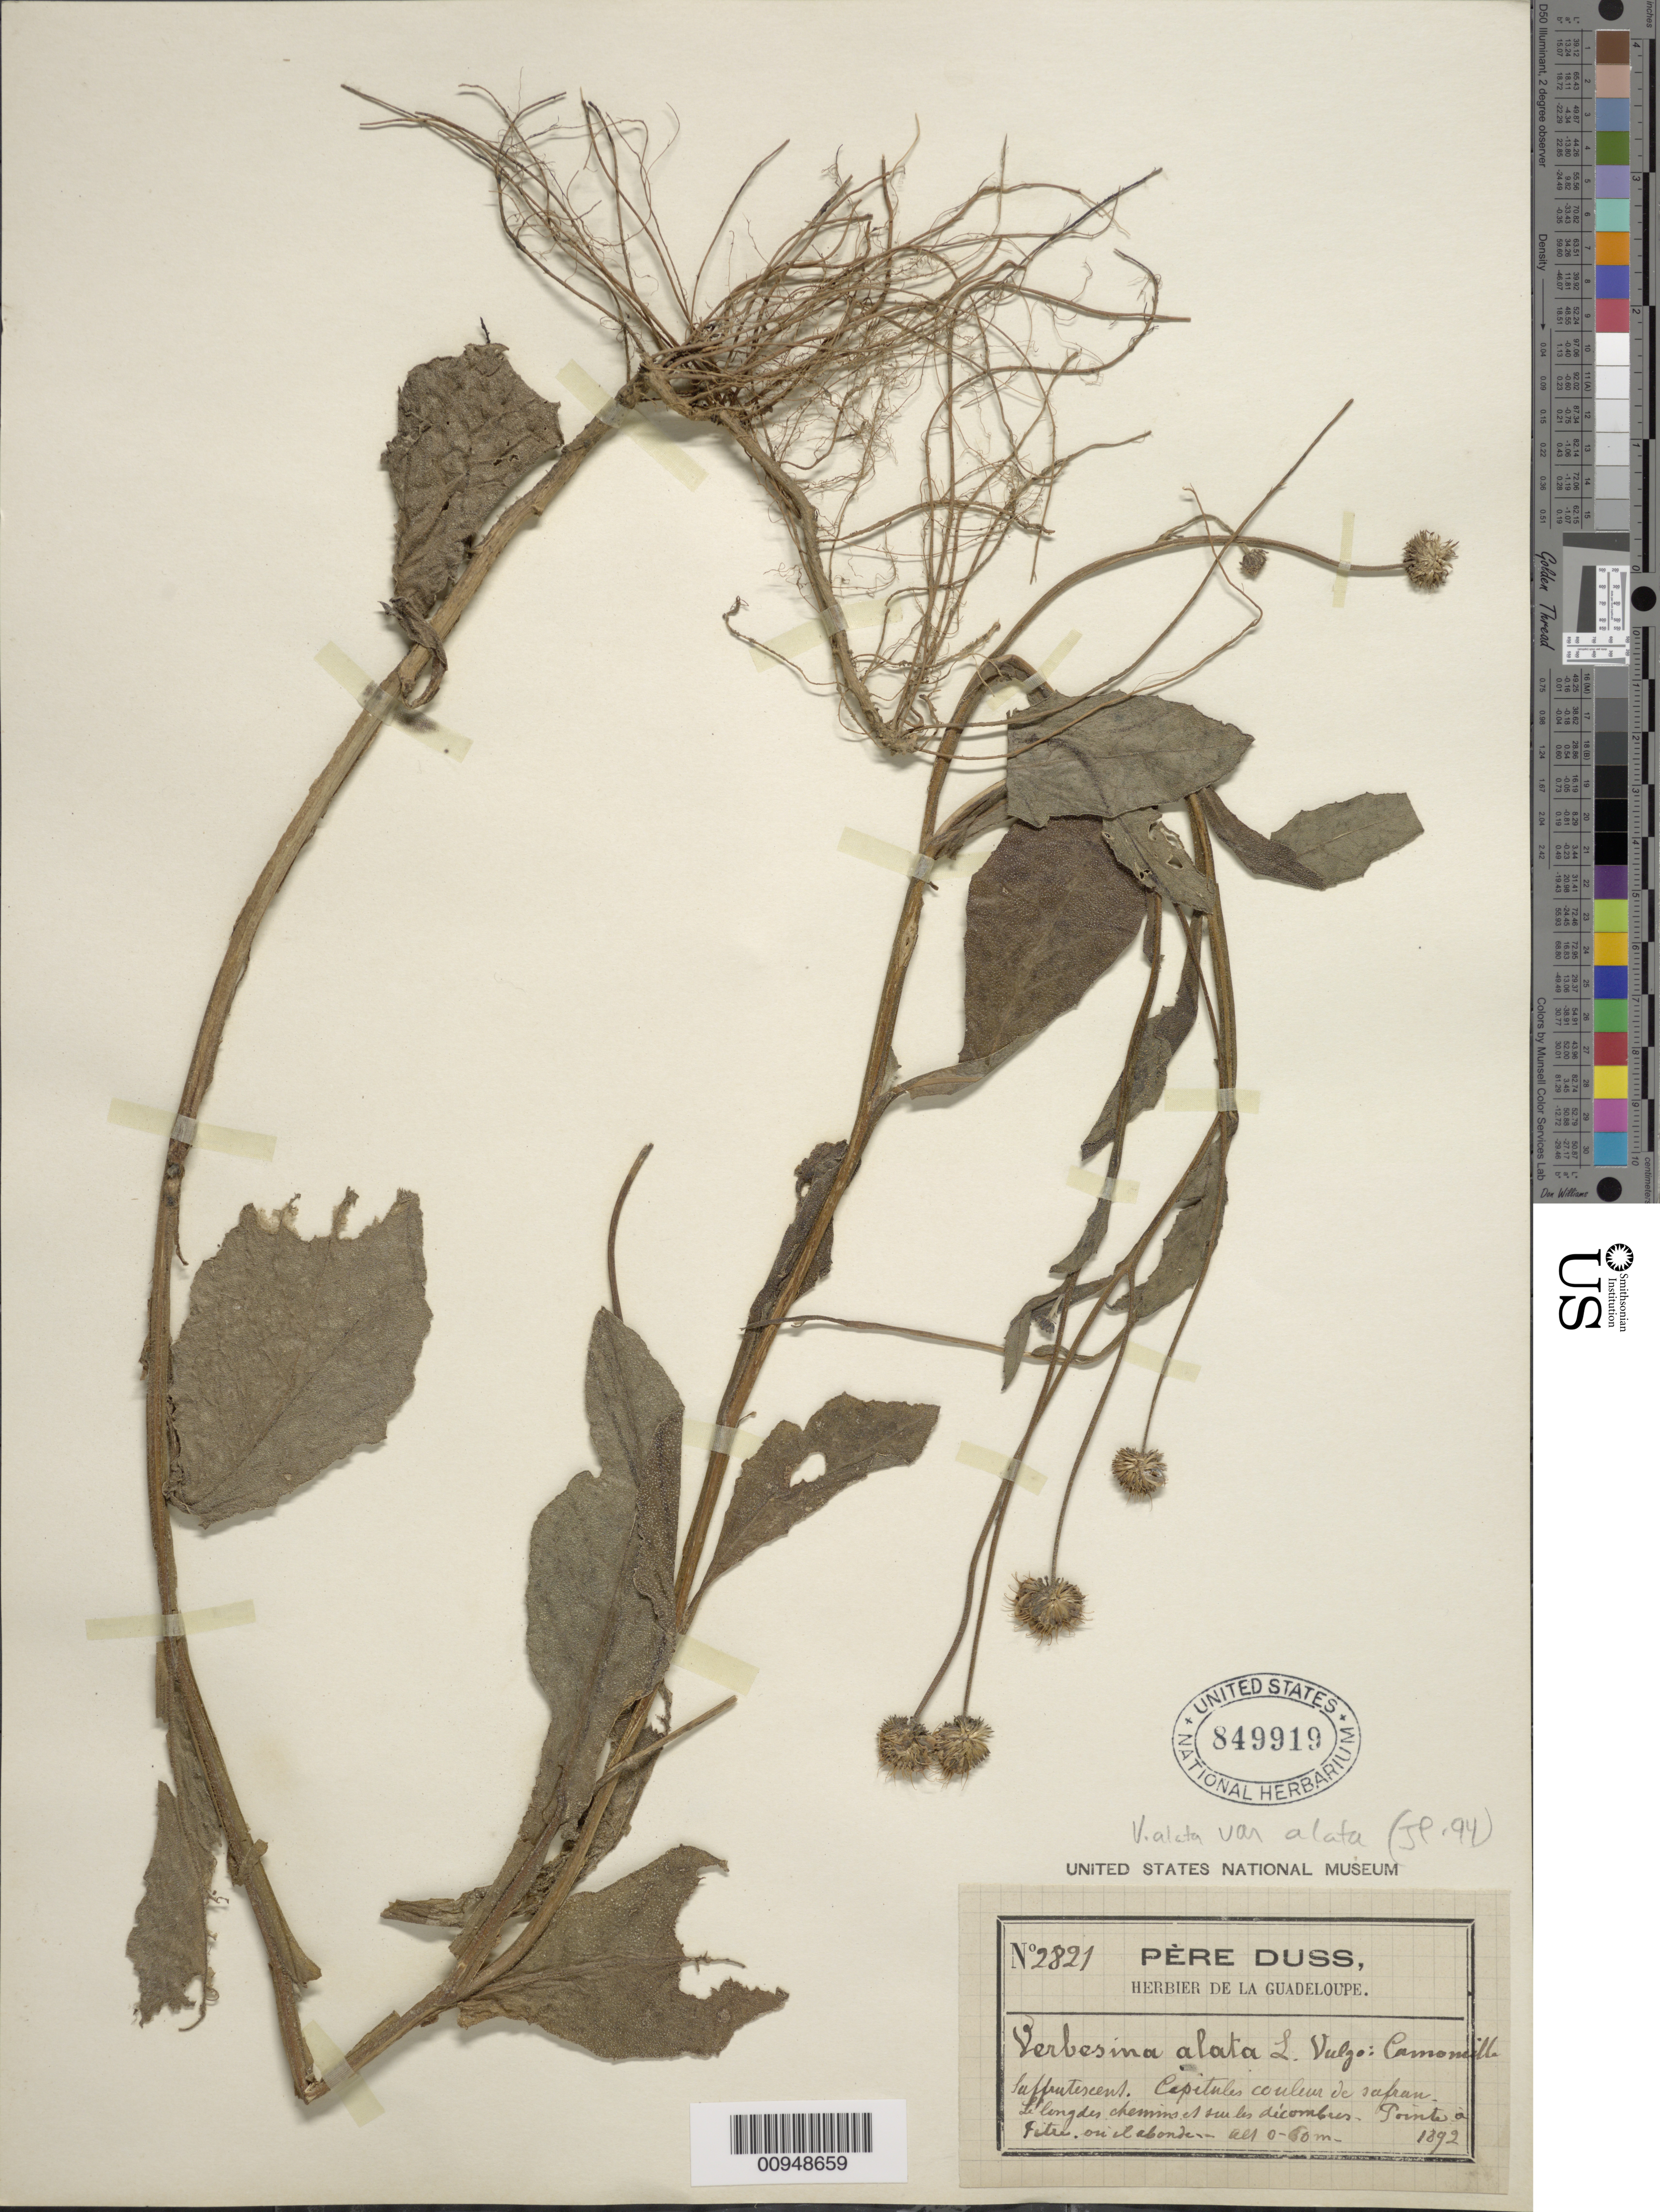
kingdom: Plantae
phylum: Tracheophyta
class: Magnoliopsida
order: Asterales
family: Asteraceae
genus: Verbesina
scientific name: Verbesina alata var. alata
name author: L.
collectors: Père Duss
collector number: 2821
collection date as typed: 1892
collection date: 1892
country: Guadeloupe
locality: Points á Pitre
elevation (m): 0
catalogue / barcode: US 849919